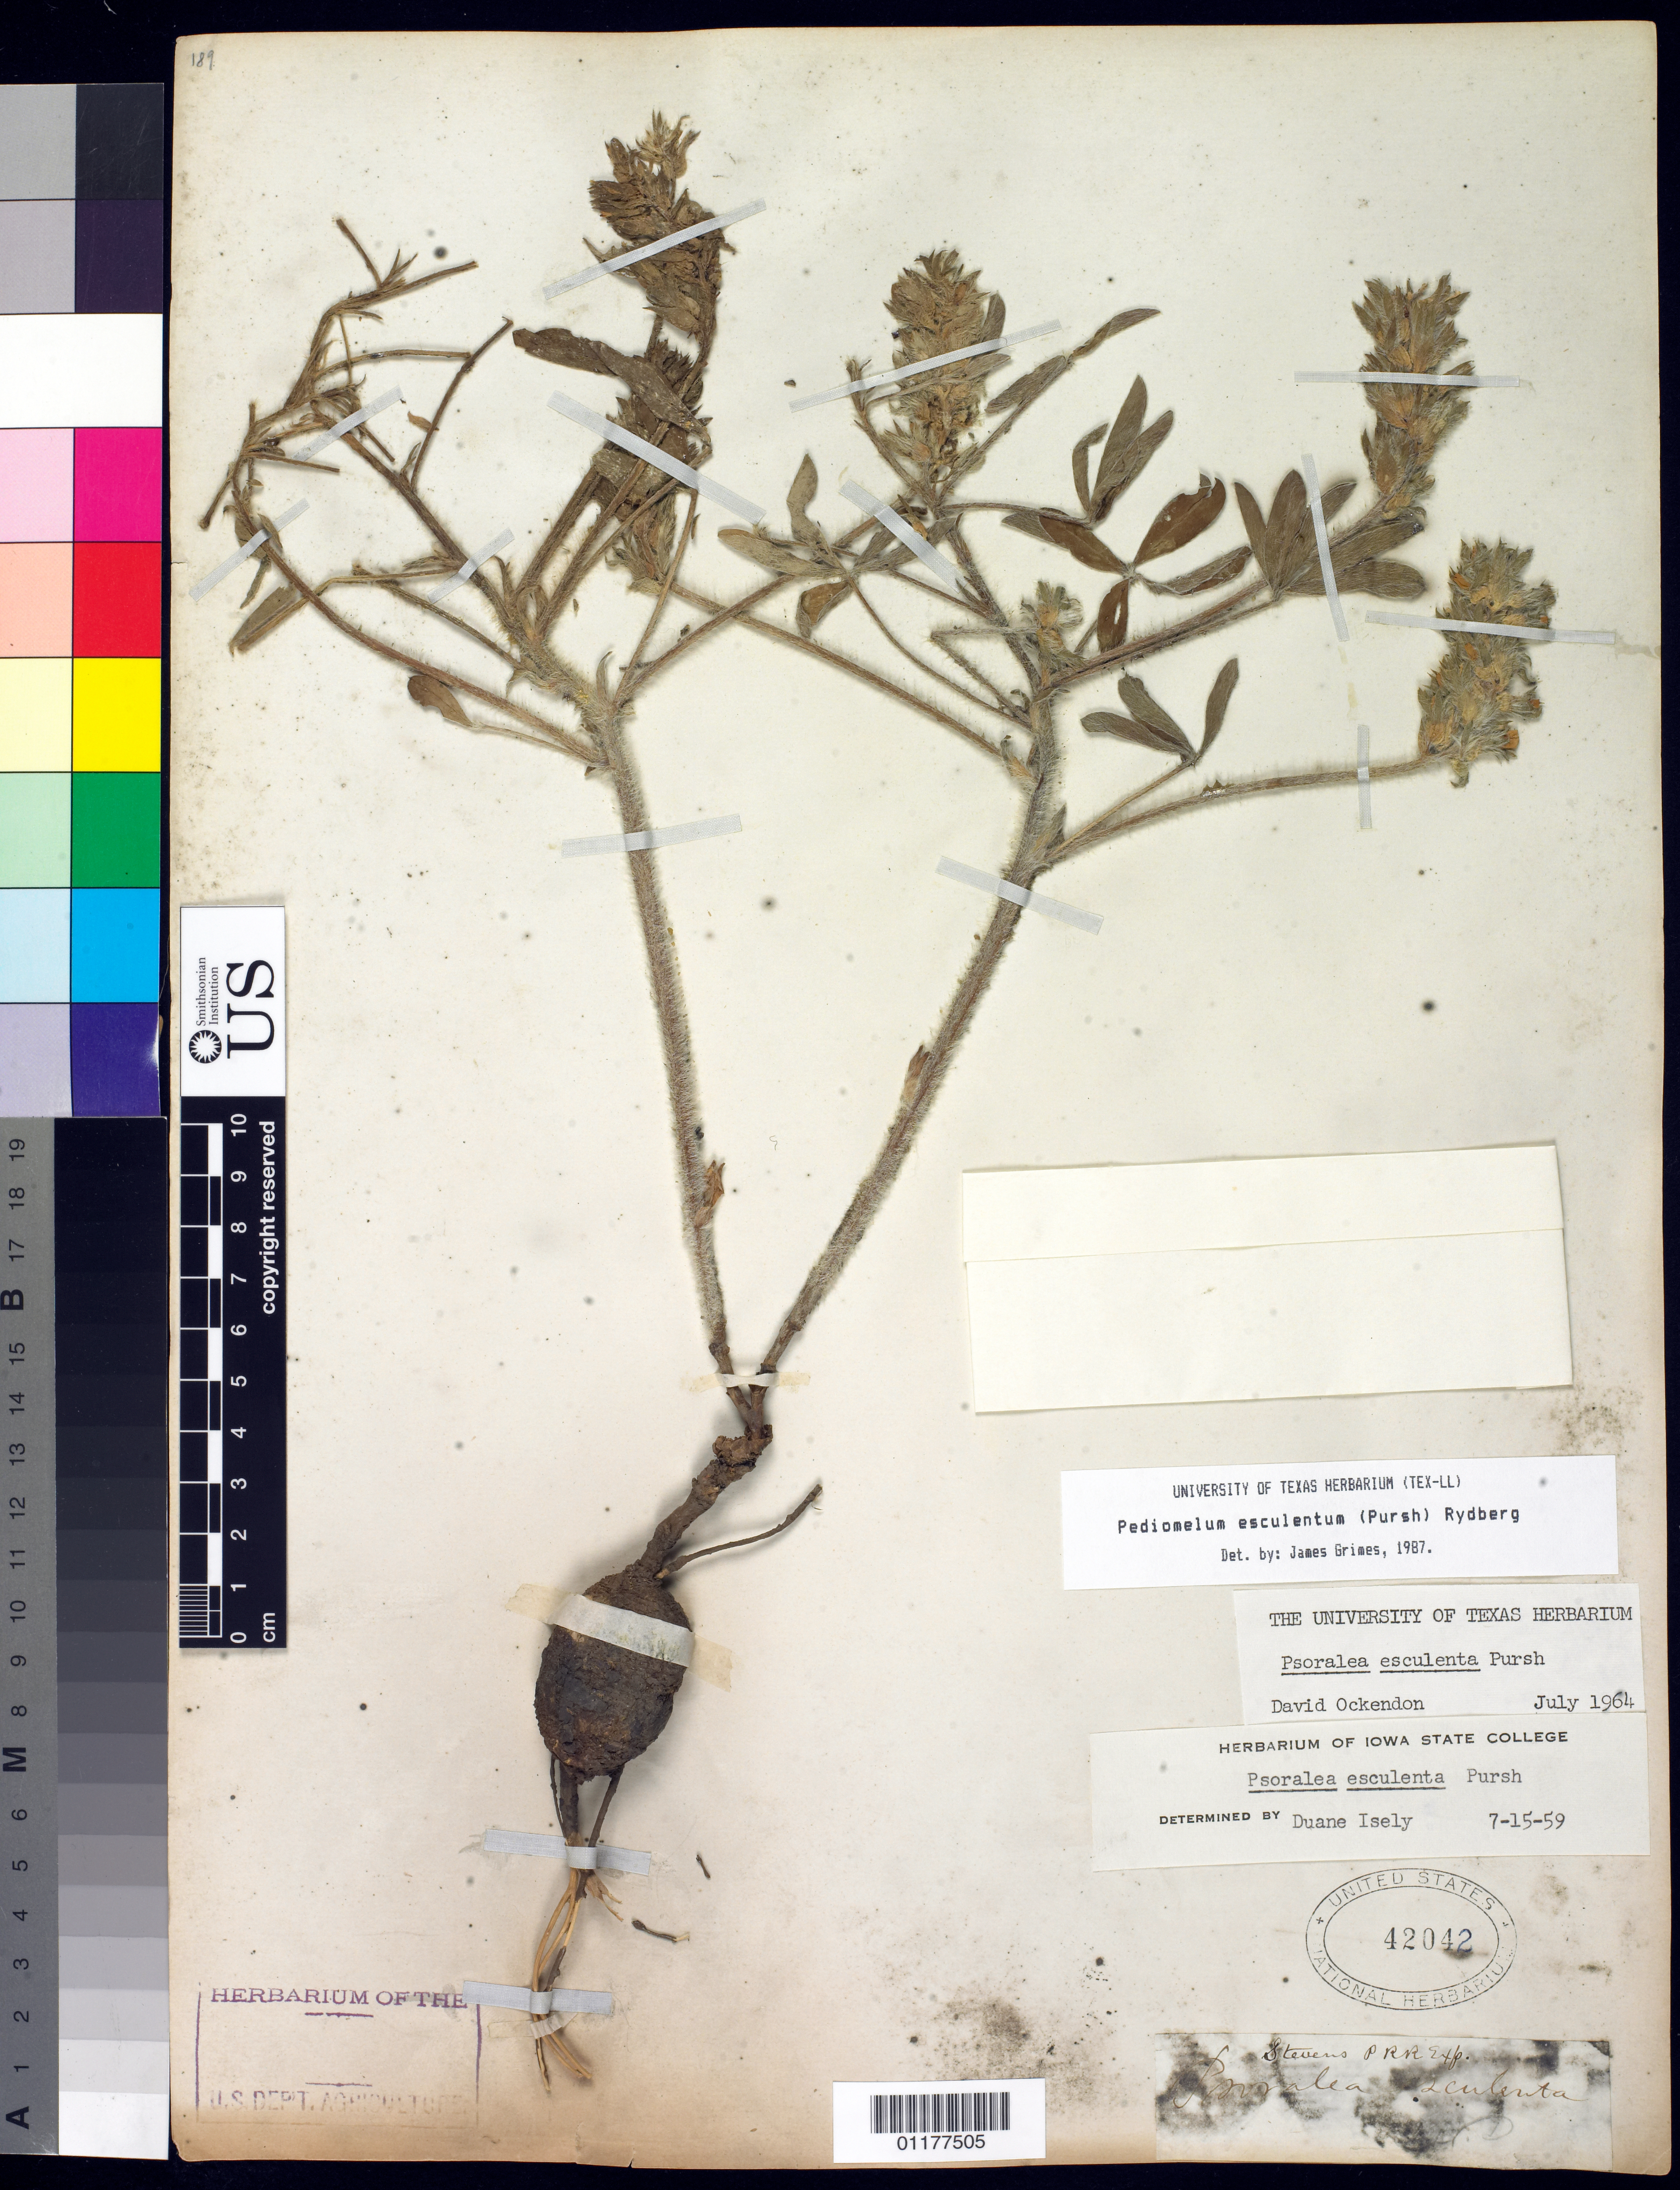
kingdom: Plantae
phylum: Tracheophyta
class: Magnoliopsida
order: Fabales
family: Fabaceae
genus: Pediomelum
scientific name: Pediomelum esculentum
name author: (Pursh) Rydb.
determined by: Grimes, J.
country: Canada / United States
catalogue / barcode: US 42042